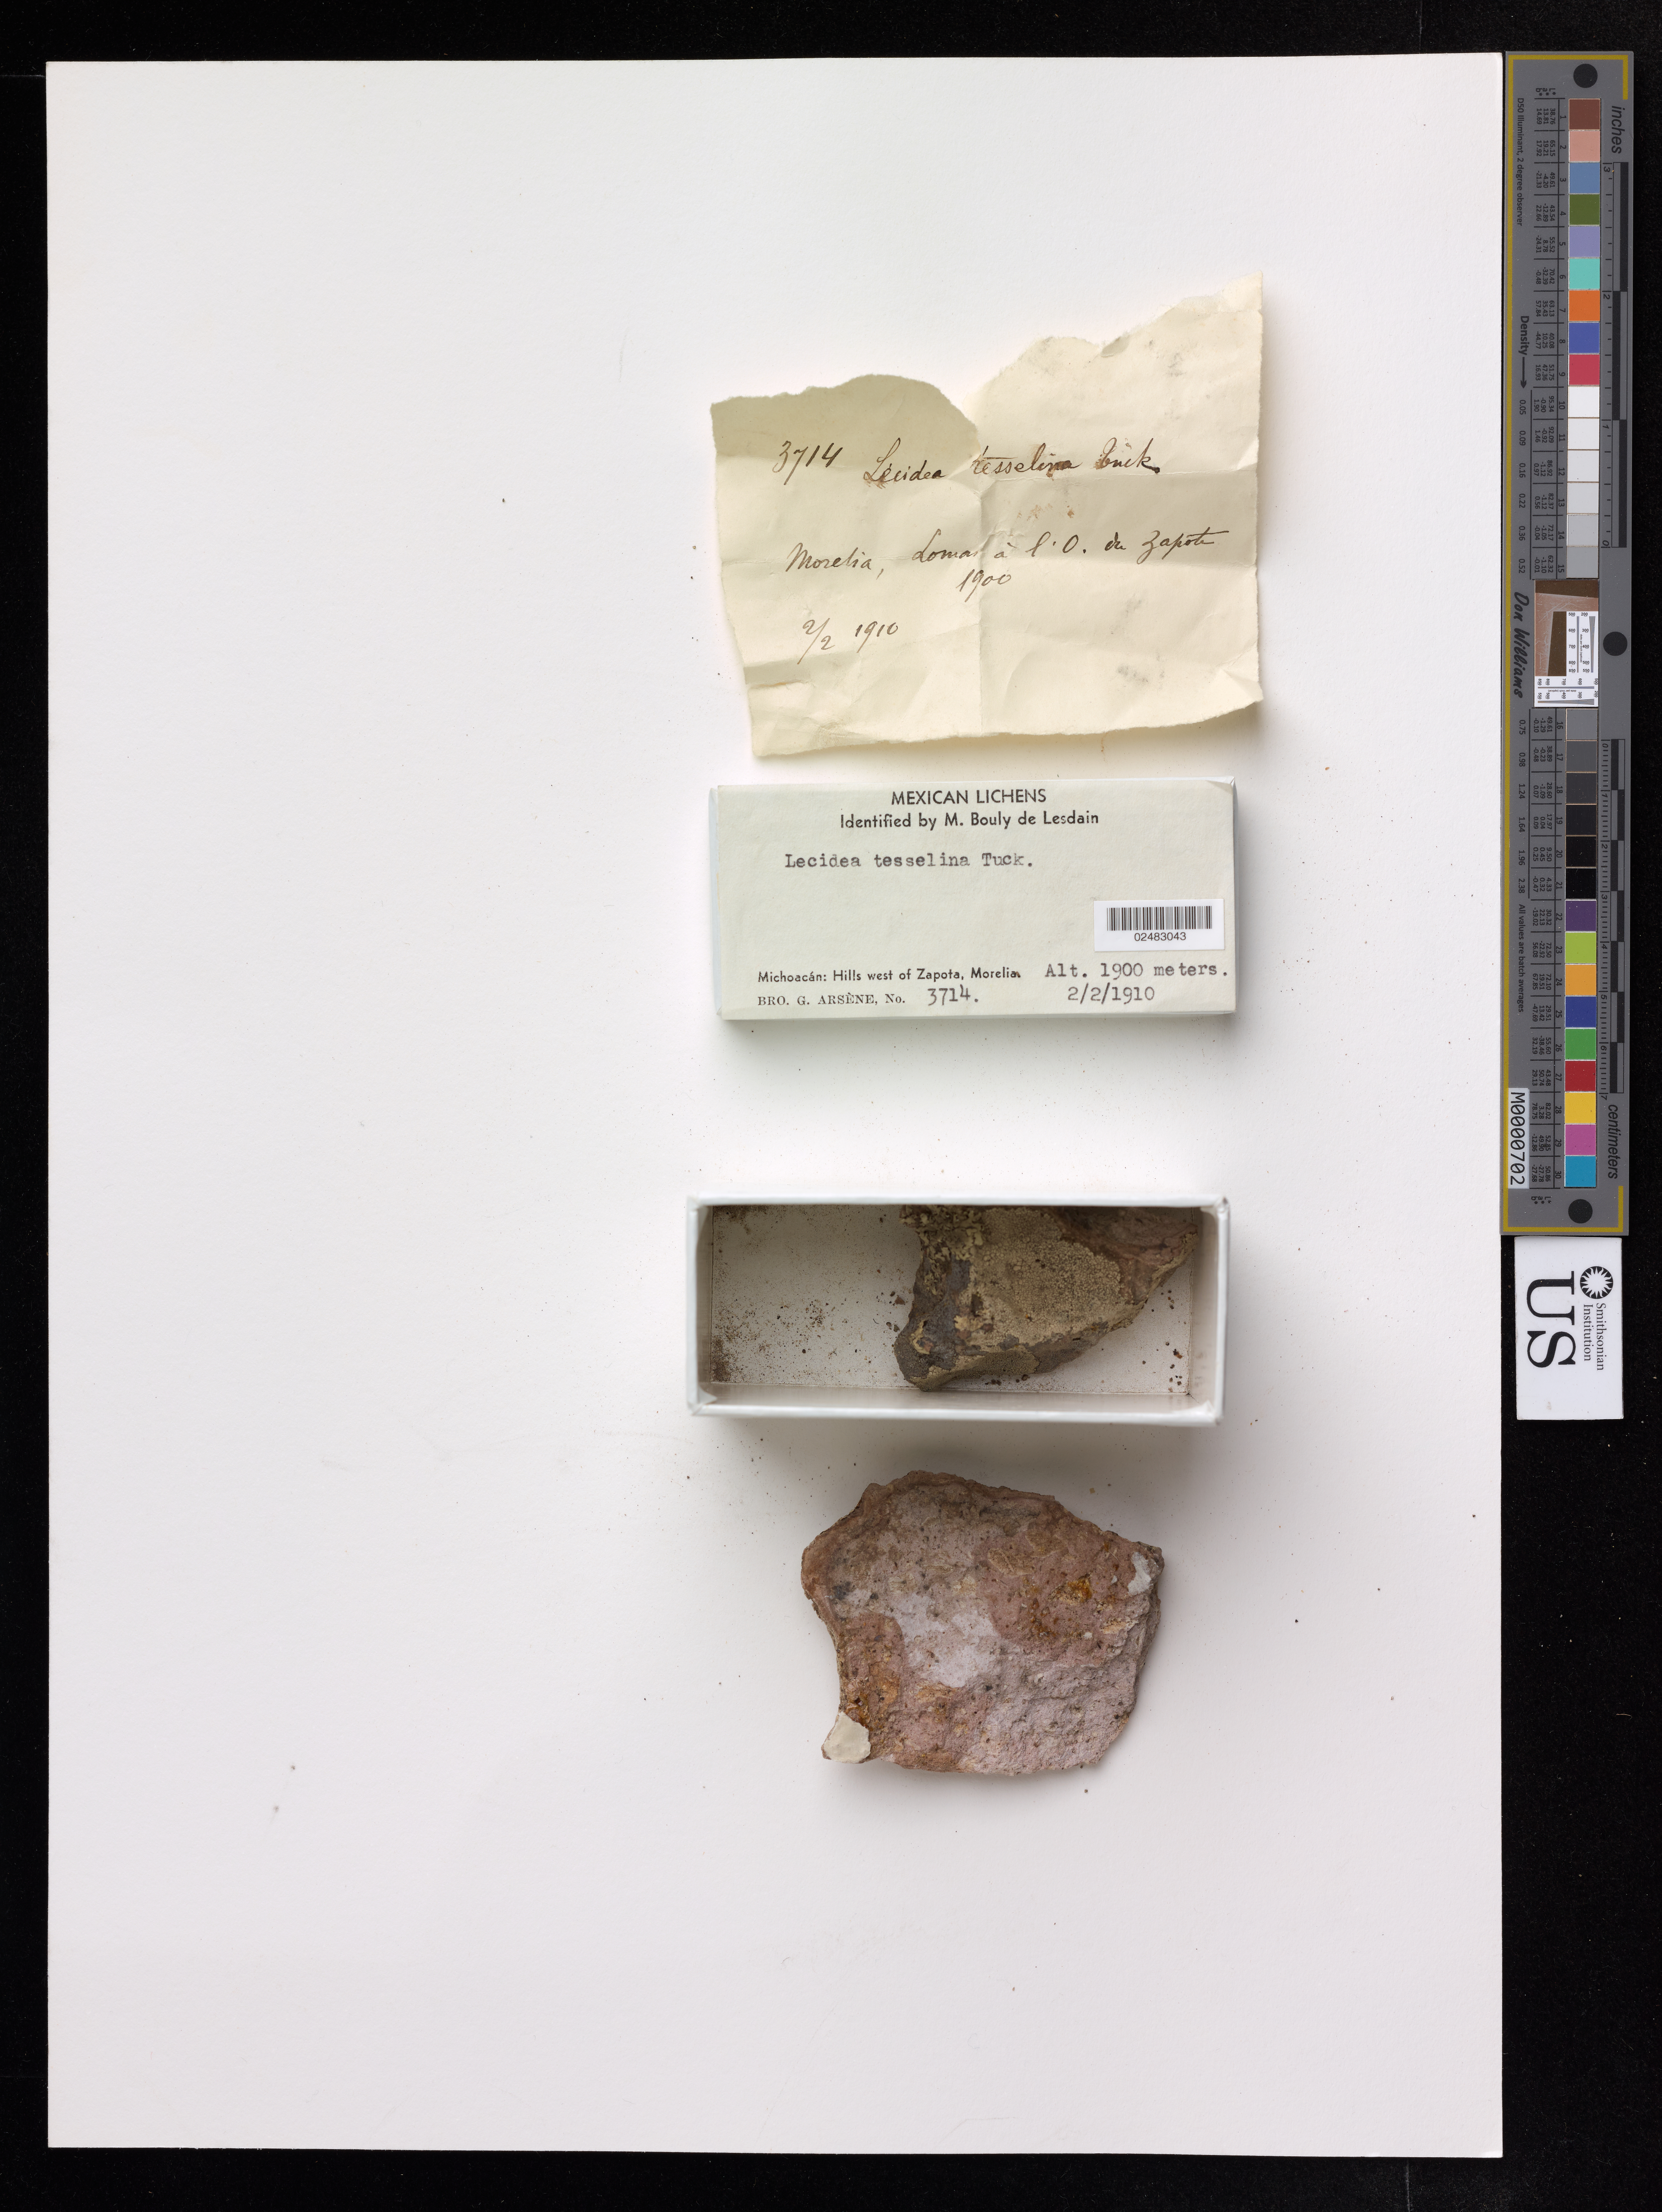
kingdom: Fungi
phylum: Ascomycota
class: Lecanoromycetes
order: Lecideales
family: Lecideaceae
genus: Lecidea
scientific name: Lecidea tesselina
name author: Tuck.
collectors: Bro. G. Arsène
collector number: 3714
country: Mexico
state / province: Michoacán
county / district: Morelia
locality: Hills W of Zapota.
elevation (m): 579